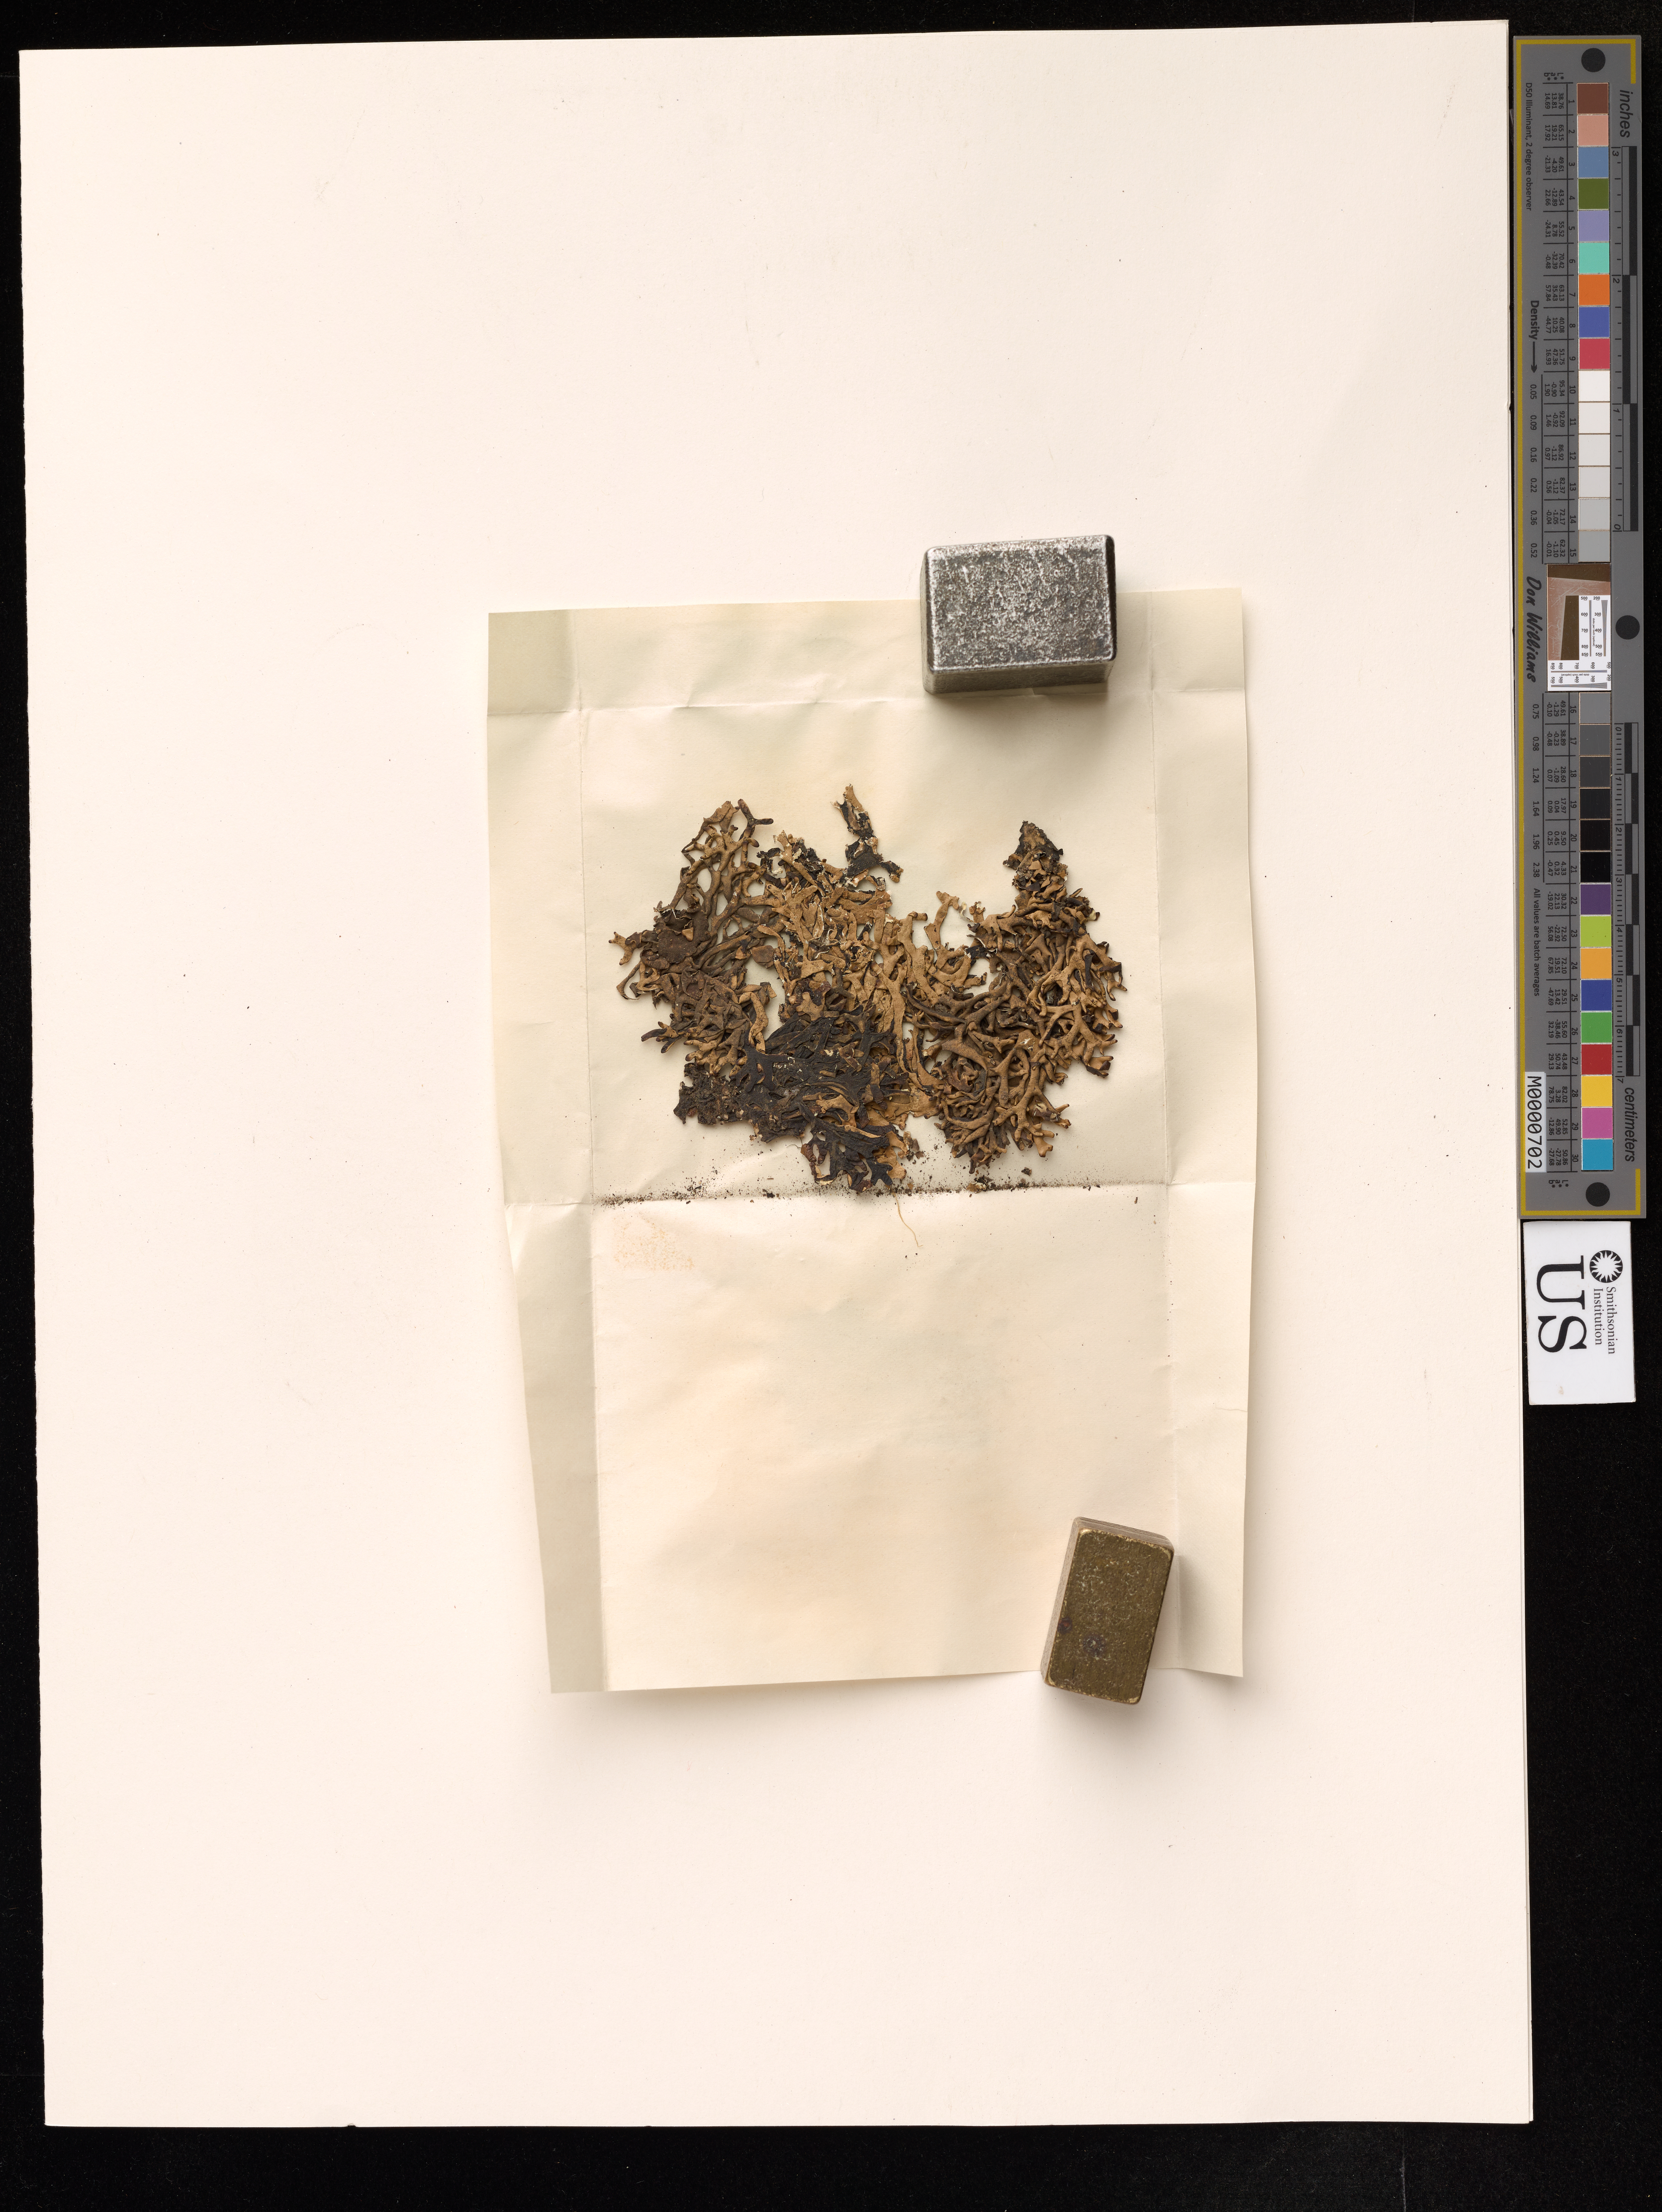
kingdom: Fungi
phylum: Ascomycota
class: Lecanoromycetes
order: Lecanorales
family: Parmeliaceae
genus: Hypogymnia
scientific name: Hypogymnia inactiva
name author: (Krog) Ohlsson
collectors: C. F. Baker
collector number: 792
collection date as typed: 10 May 1902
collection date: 1902-05-10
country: United States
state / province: California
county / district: San Mateo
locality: King's mt.